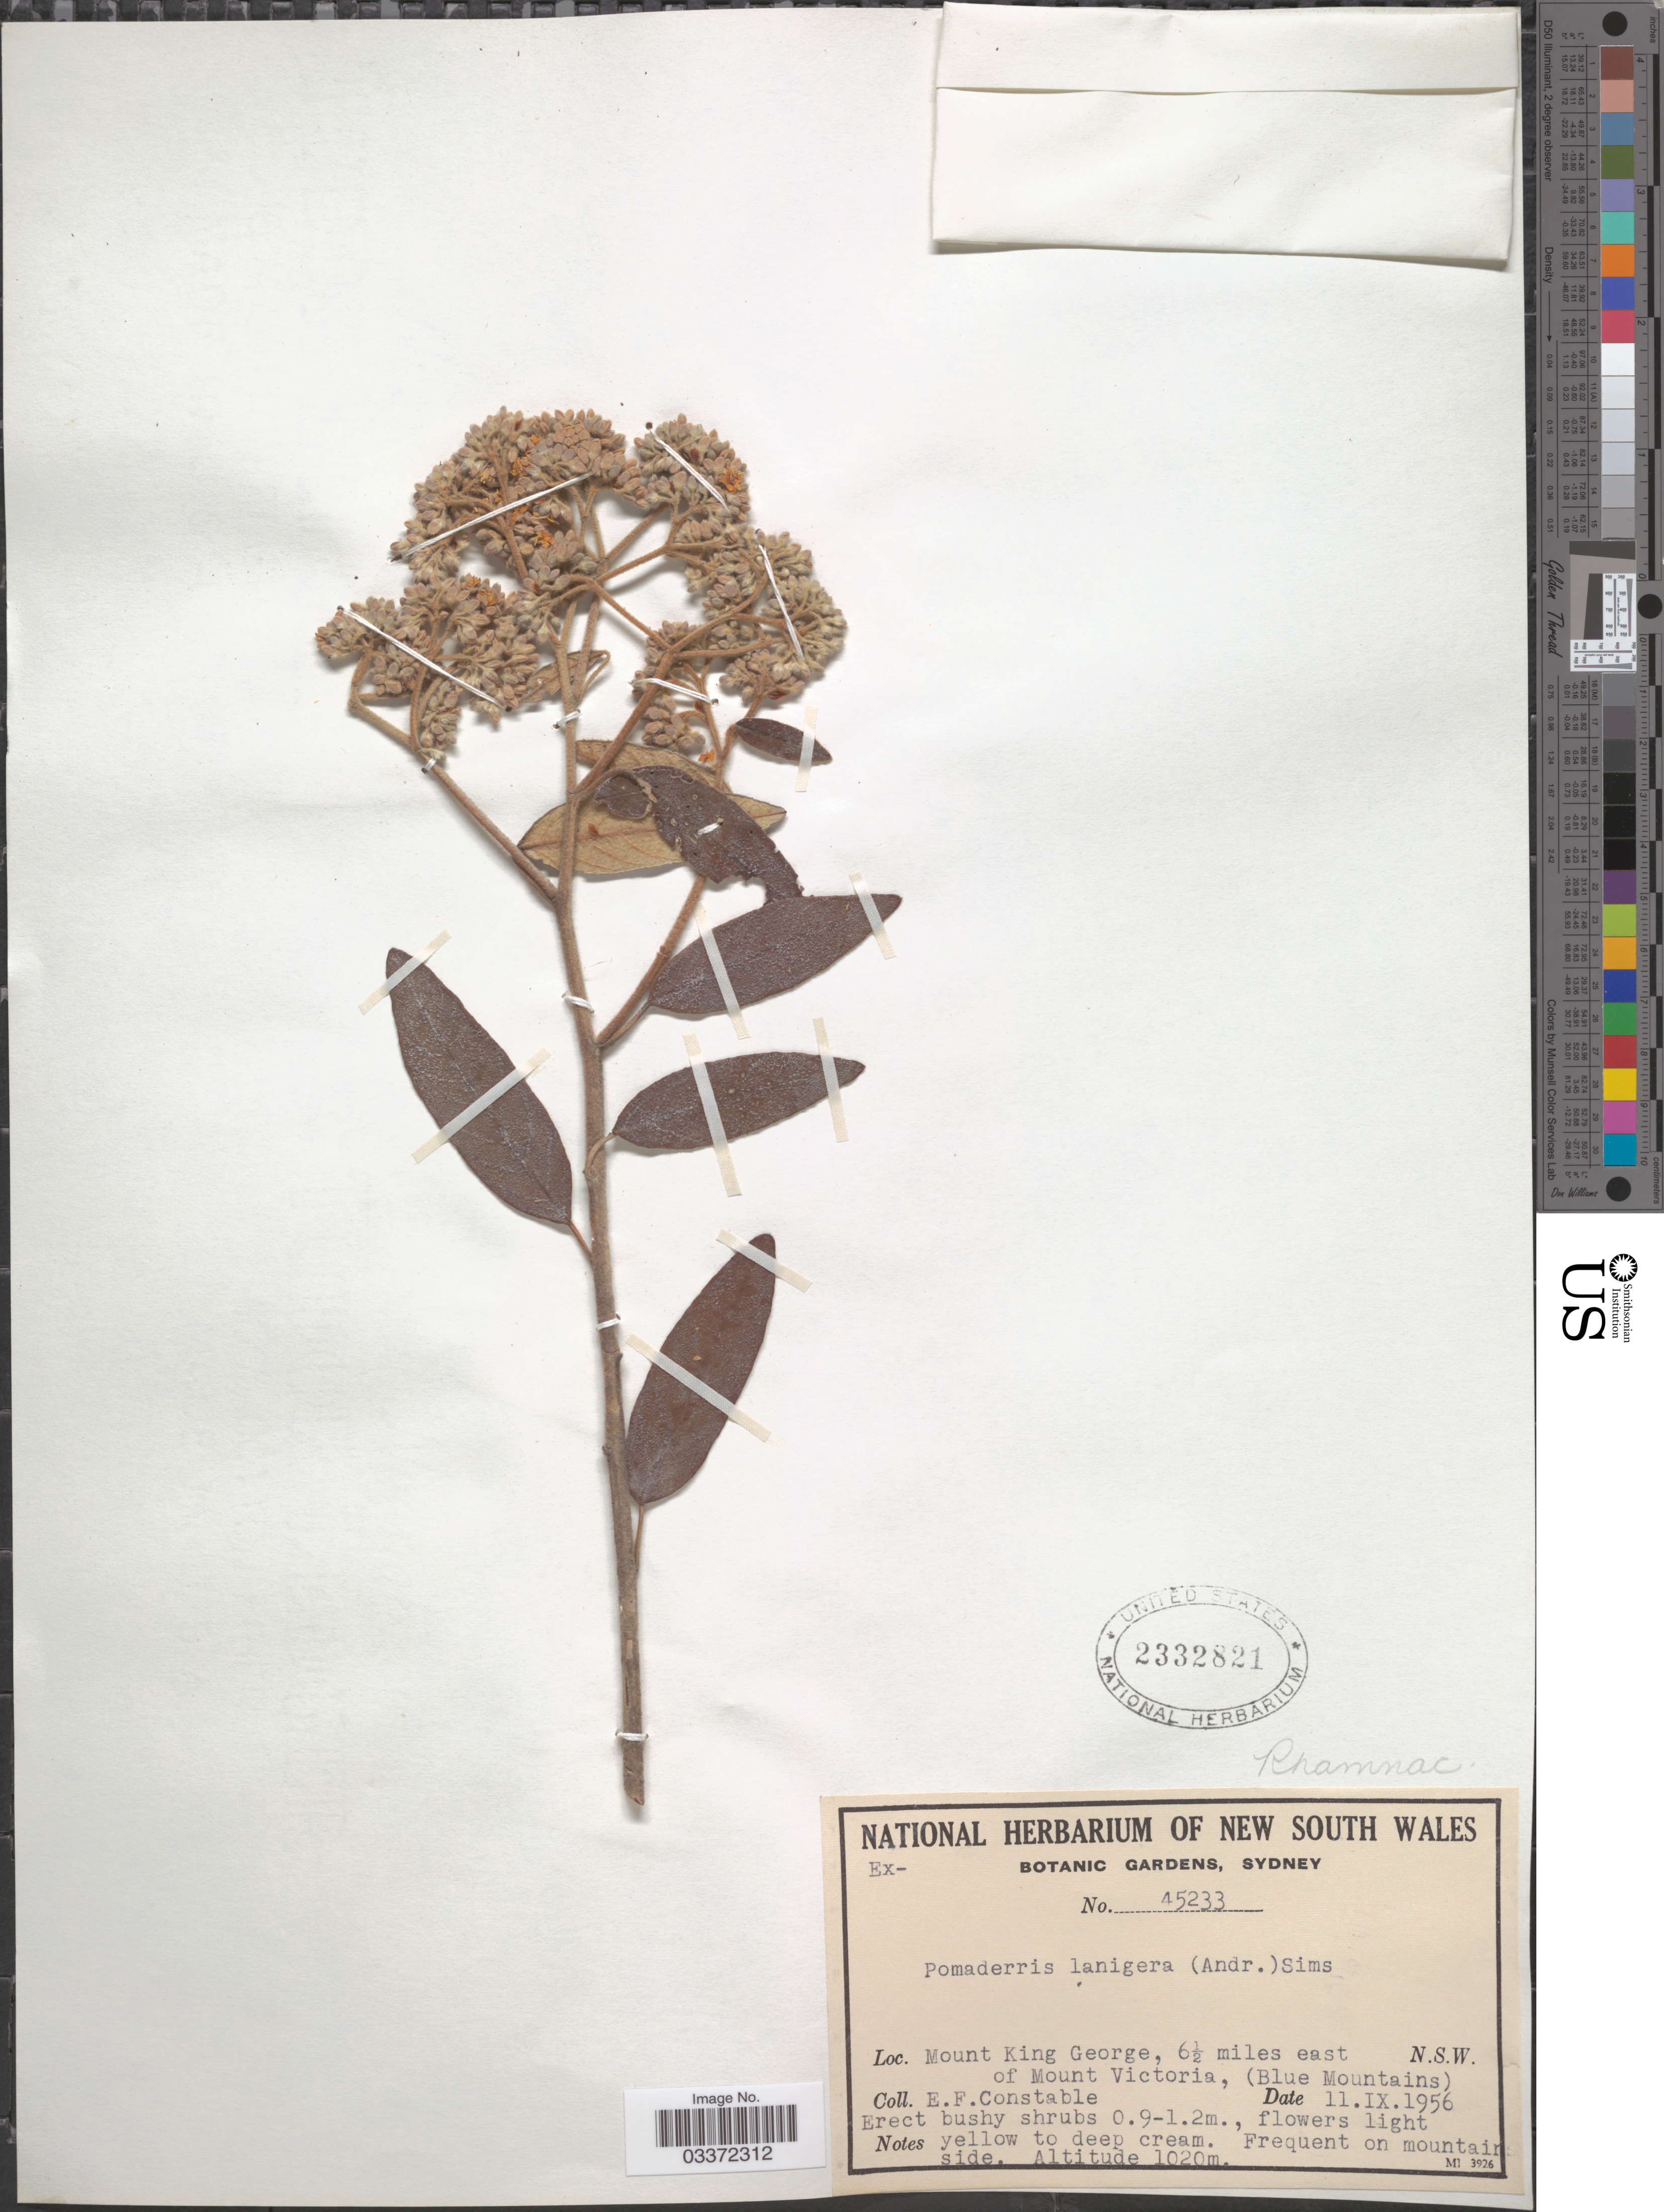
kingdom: Plantae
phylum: Tracheophyta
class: Magnoliopsida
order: Rosales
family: Rhamnaceae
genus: Pomaderris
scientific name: Pomaderris lanigera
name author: (Andrews) Sims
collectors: E. F. Constable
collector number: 45233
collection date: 1956-09-11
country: Australia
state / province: New South Wales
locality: Mount King George, 6½ miles east of Mount Victoria, (Blue Mountains).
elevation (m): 1020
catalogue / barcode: US 2332821